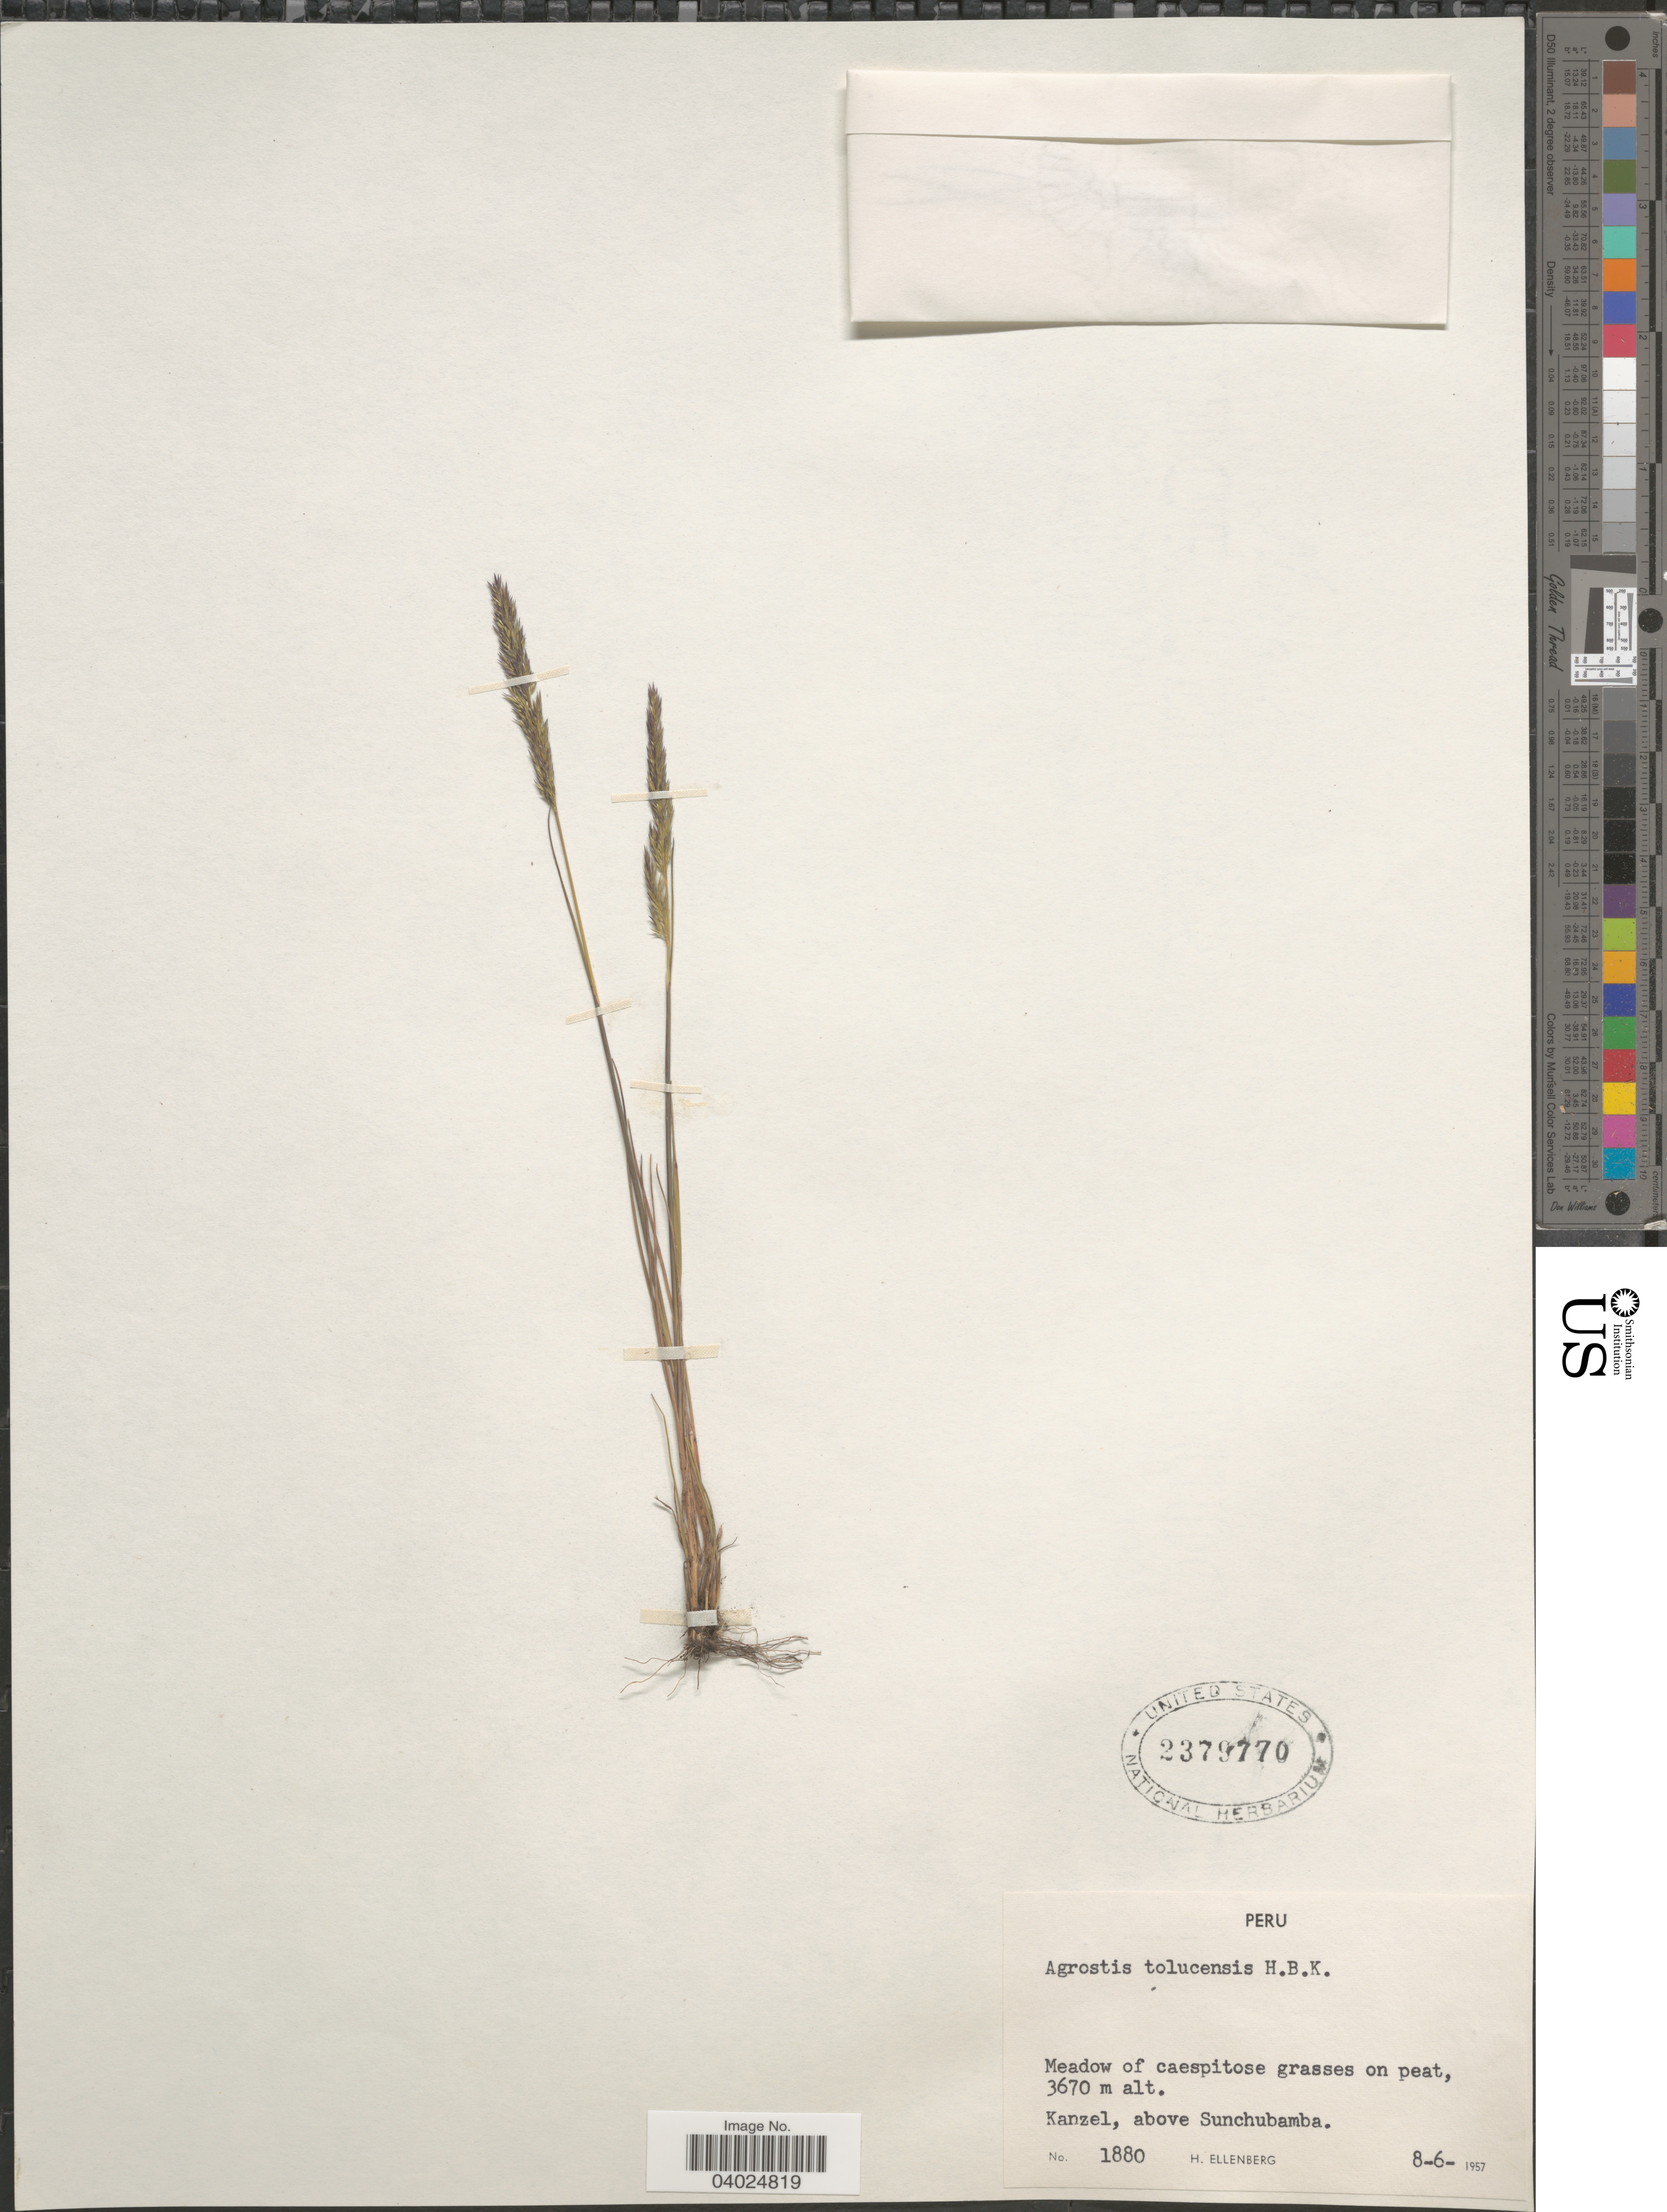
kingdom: Plantae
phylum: Tracheophyta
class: Liliopsida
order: Poales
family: Poaceae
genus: Agrostis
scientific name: Agrostis tolucensis Kunth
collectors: H. Ellenberg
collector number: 1880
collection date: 1957-06-08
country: Peru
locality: Kanzel, above Sunchubamba.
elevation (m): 3670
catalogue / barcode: US 2379770